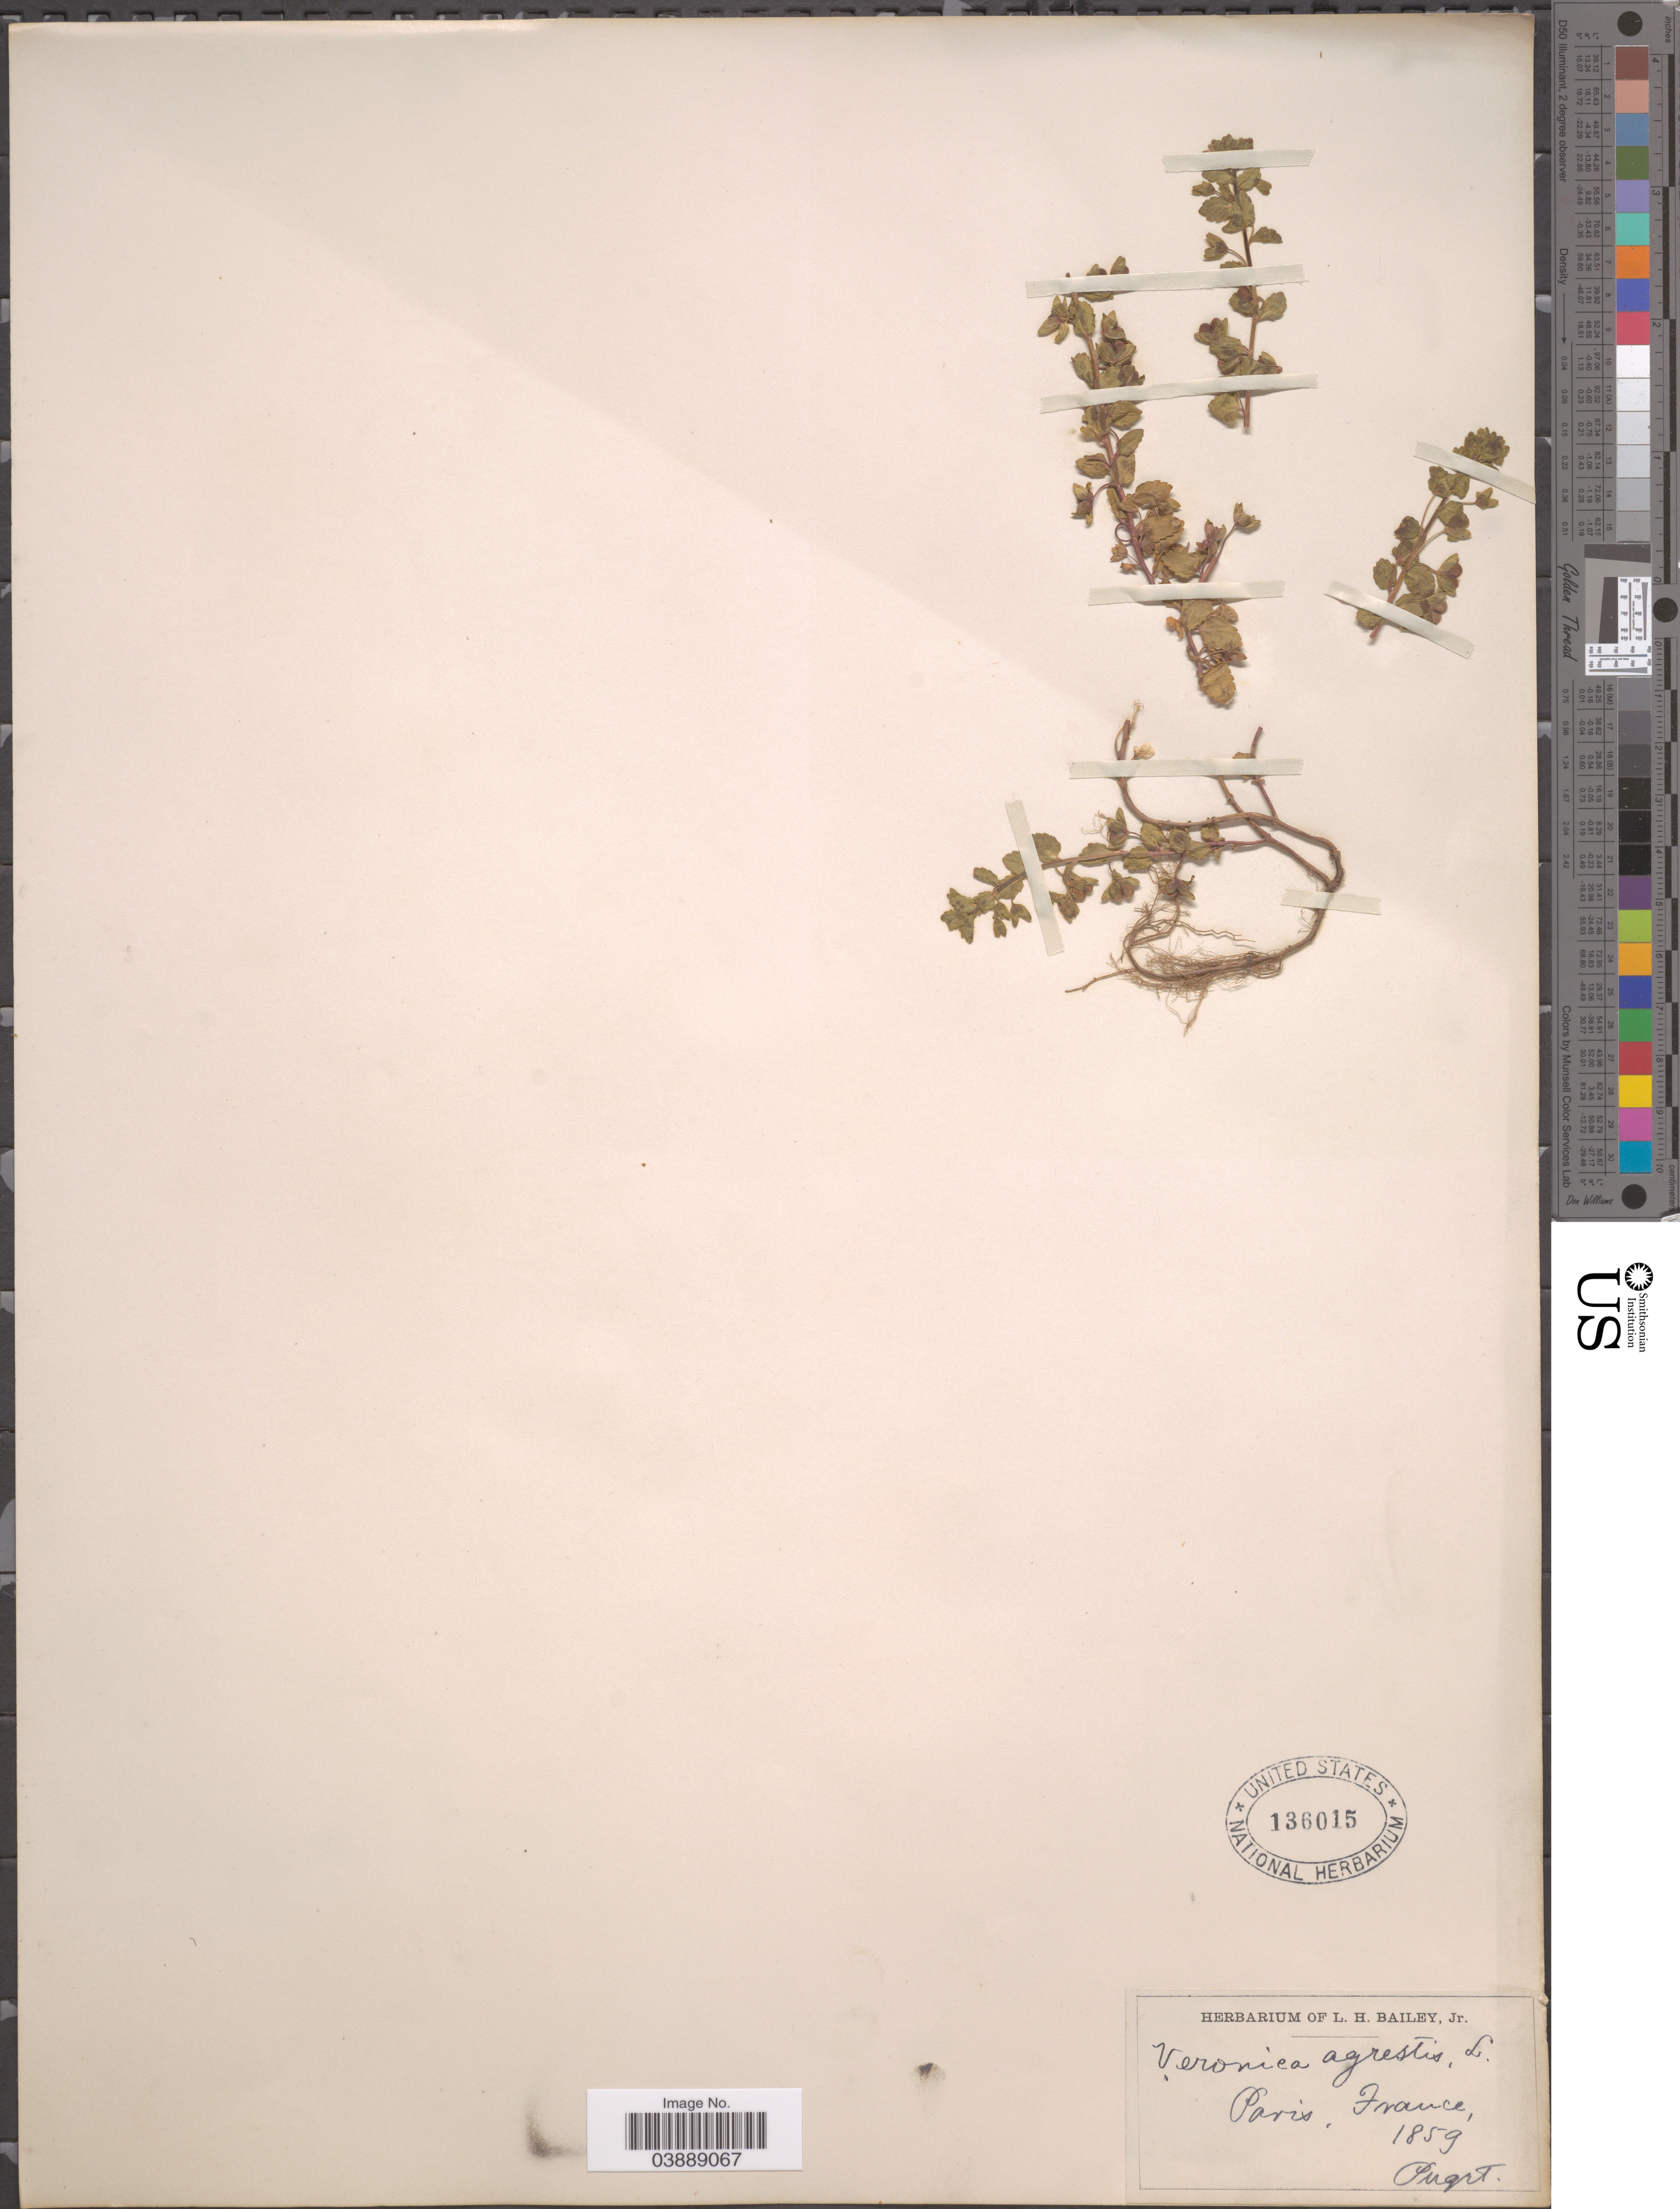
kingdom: Plantae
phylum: Tracheophyta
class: Magnoliopsida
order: Lamiales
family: Plantaginaceae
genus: Veronica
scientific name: Veronica agrestis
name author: L.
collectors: -. Puget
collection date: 1859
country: France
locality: Paris.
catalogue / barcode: US 136015